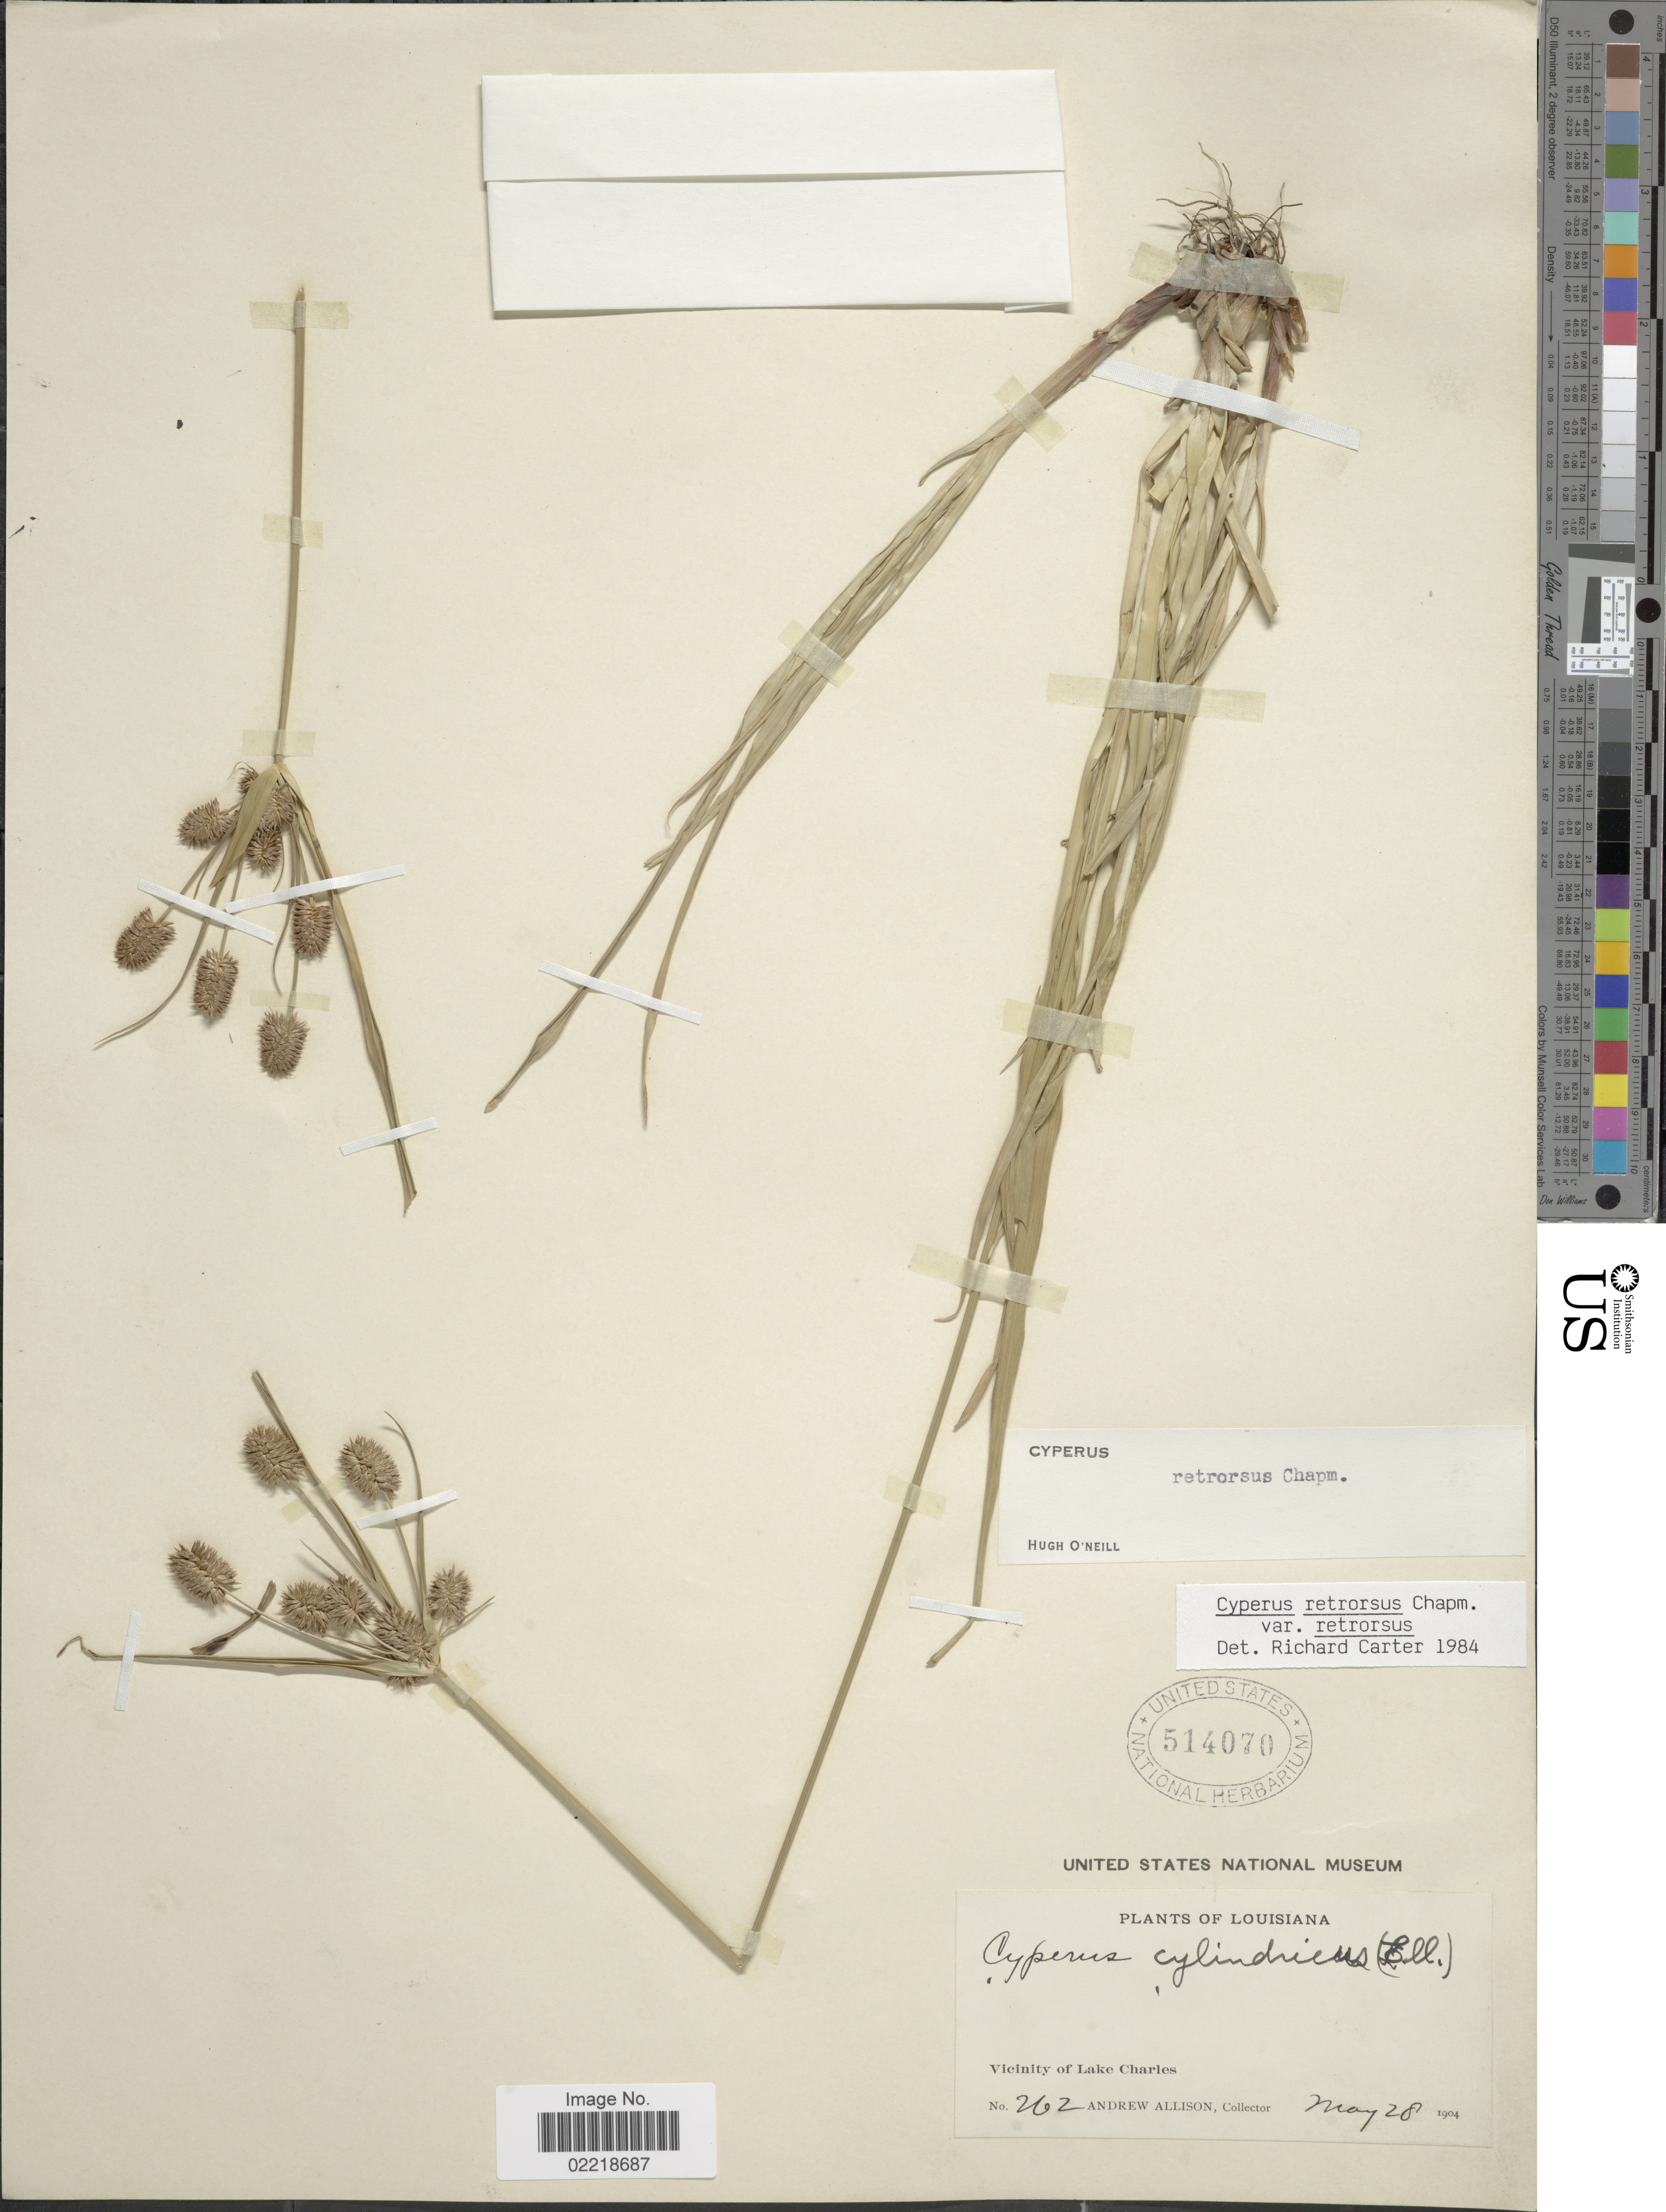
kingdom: Plantae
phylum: Tracheophyta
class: Liliopsida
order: Poales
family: Cyperaceae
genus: Cyperus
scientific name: Cyperus retrorsus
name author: Chapm.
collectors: A. Allison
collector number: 262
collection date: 1904-05-28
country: United States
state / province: Louisiana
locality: Vicinity of Lake Charles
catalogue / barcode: US 514070